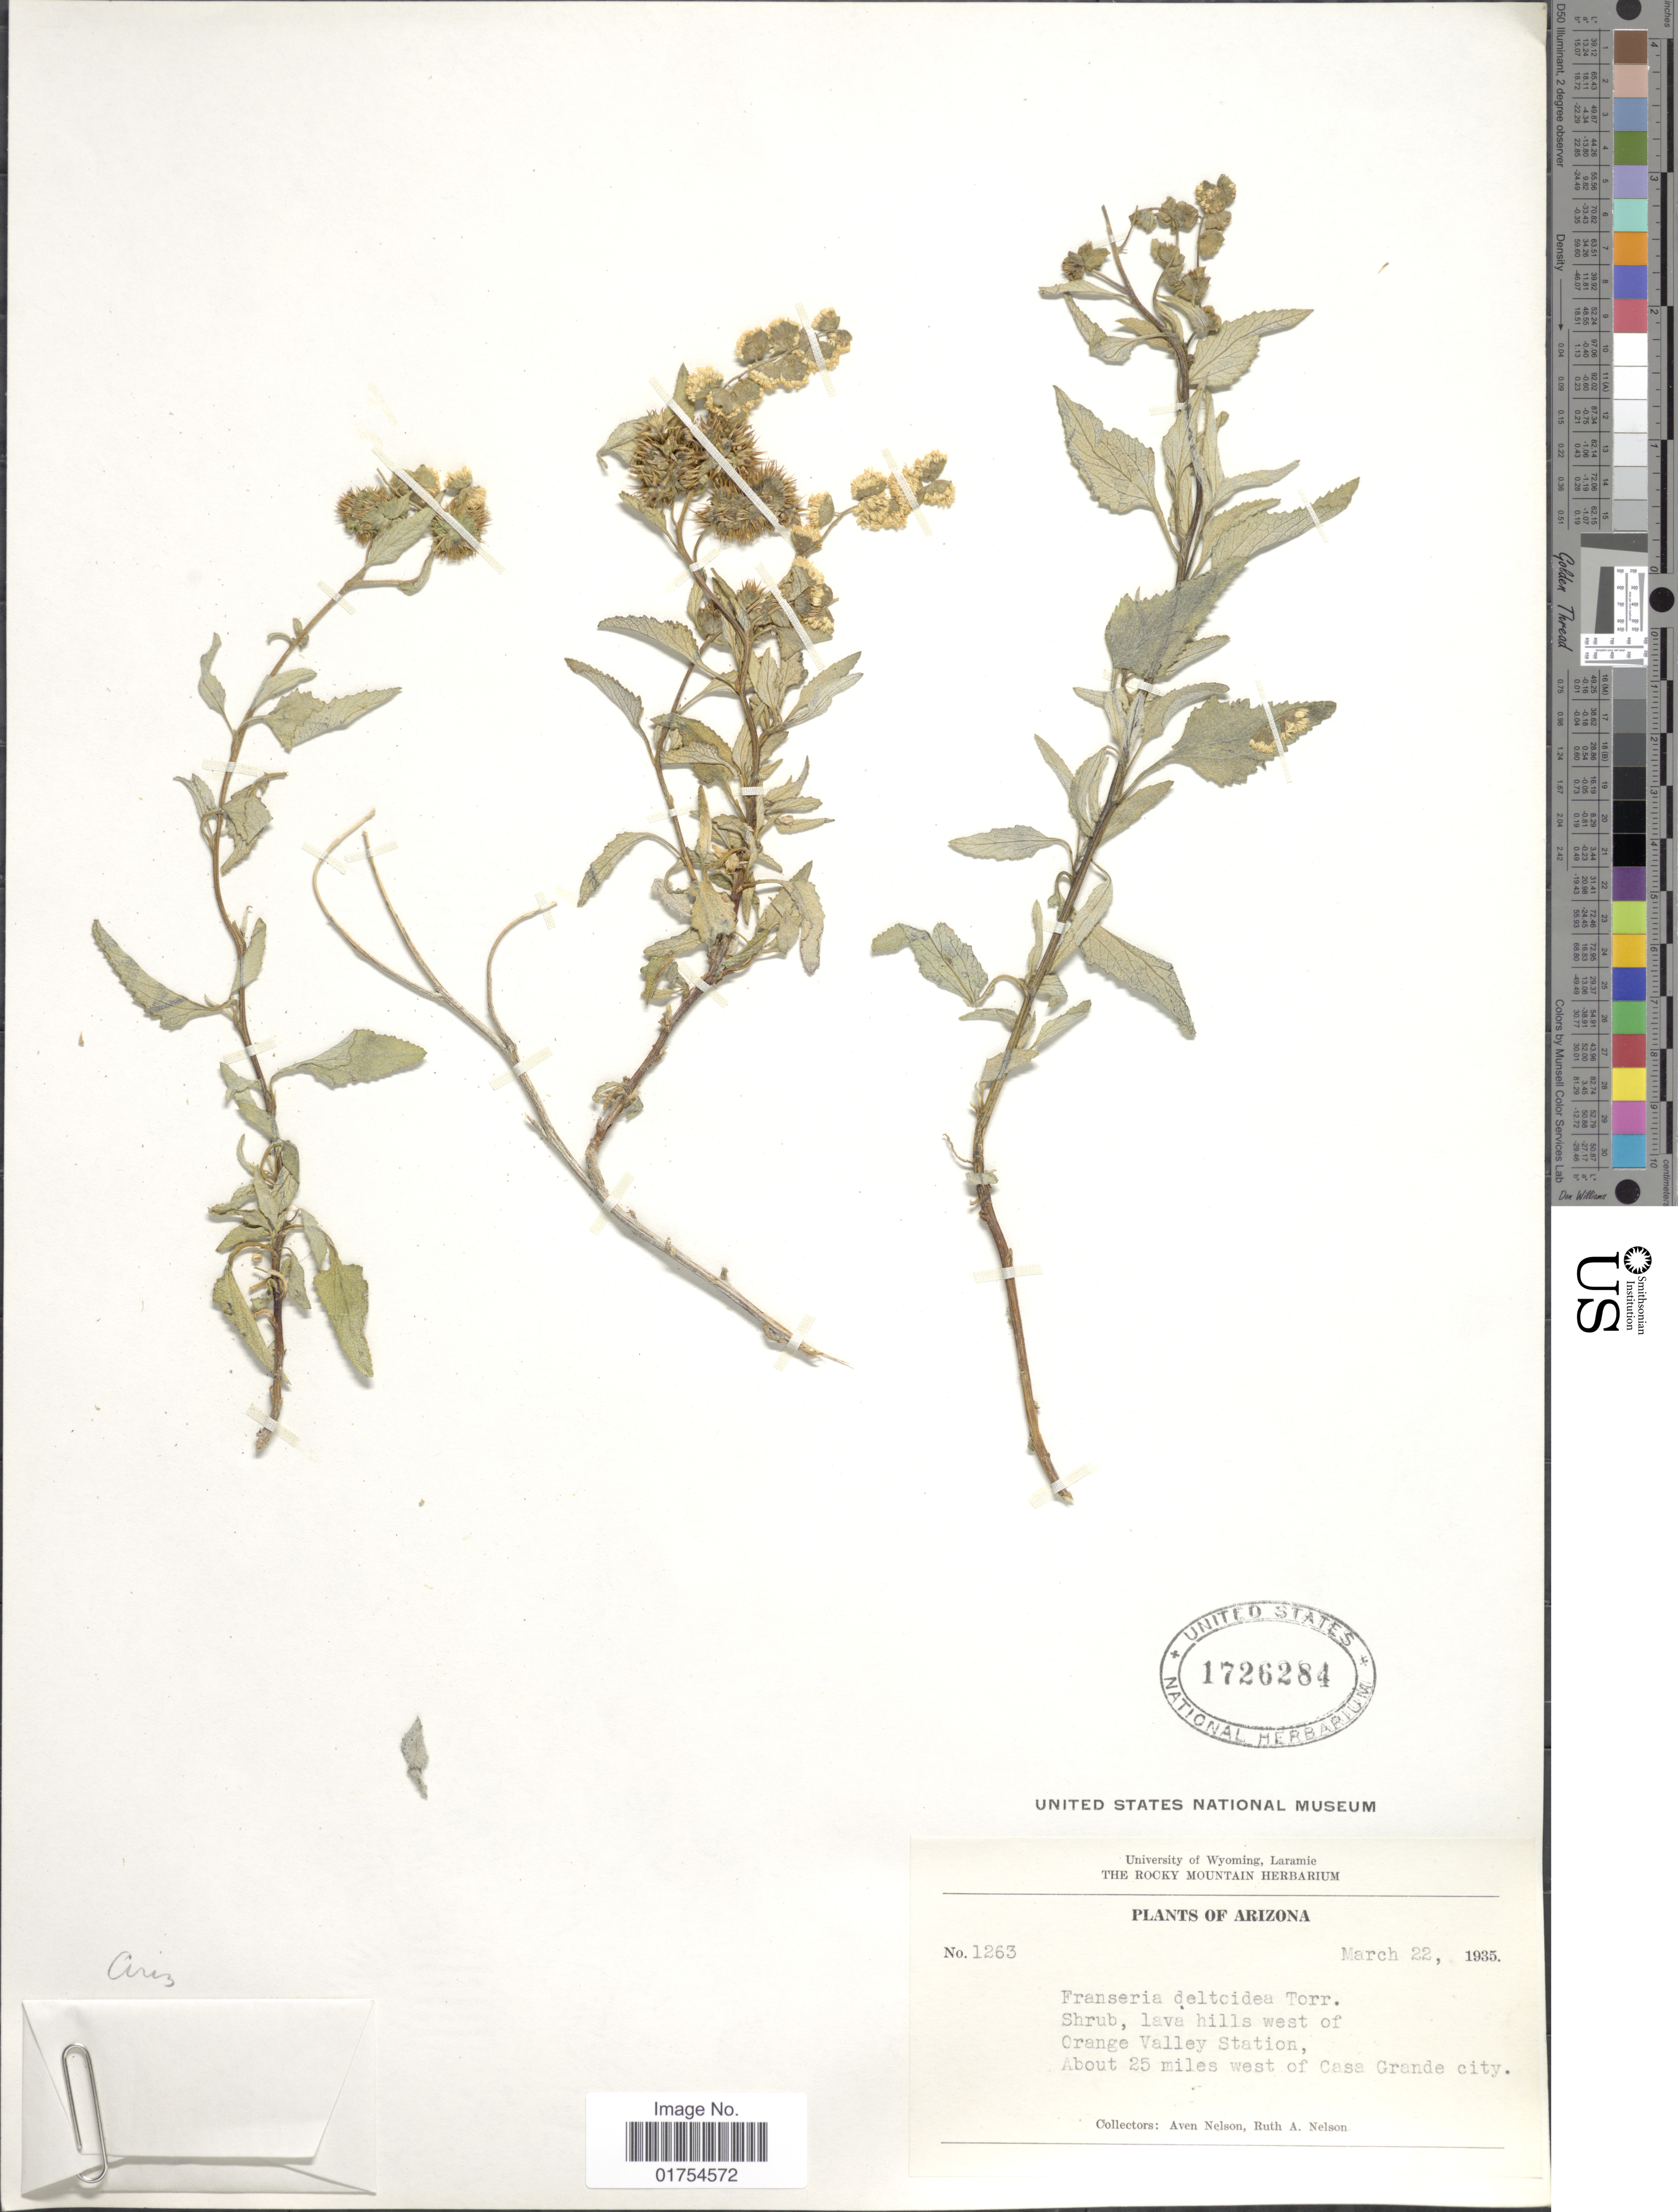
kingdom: Plantae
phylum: Tracheophyta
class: Magnoliopsida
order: Asterales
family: Asteraceae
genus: Franseria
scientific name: Franseria deltoidea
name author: Torr.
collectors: A. Nelson & R. A. Nelson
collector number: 1263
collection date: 1935-03-22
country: United States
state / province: Arizona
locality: Lava hills west of Crange Valley Station, About 25 miles west of Casa Grande city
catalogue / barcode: US 1726284